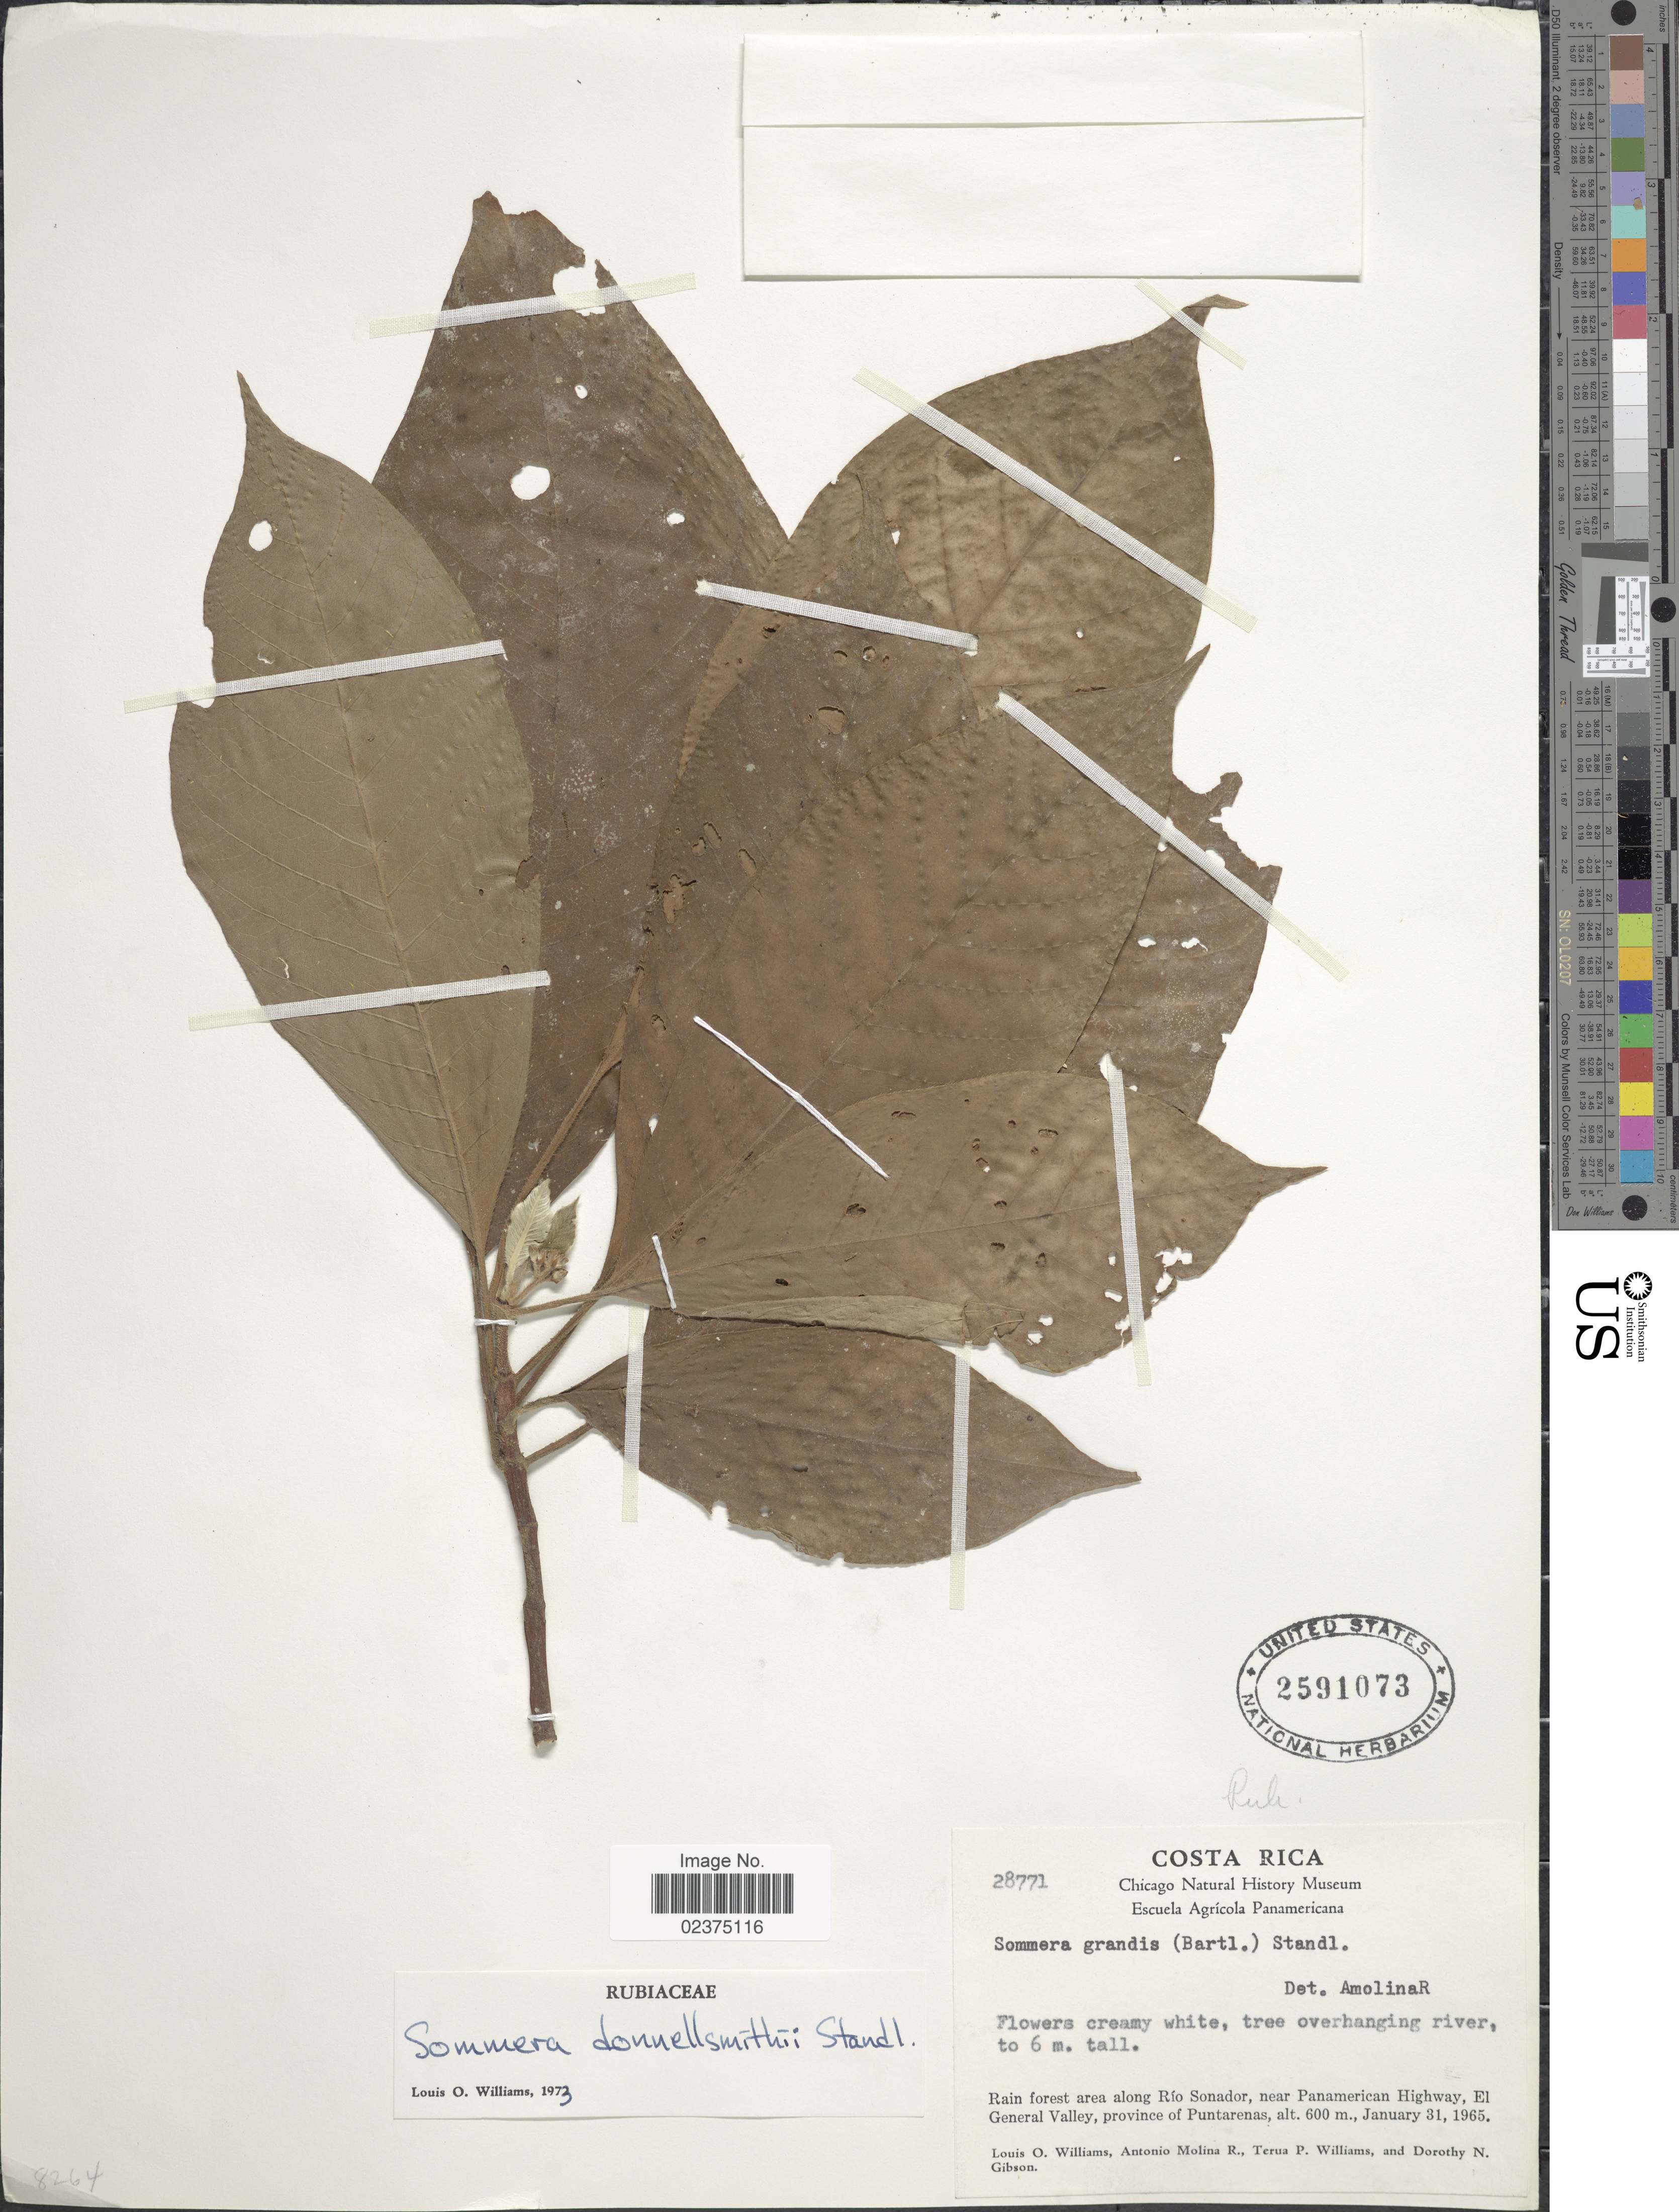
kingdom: Plantae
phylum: Tracheophyta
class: Magnoliopsida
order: Gentianales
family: Rubiaceae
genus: Sommera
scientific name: Sommera donnell-smithii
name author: Standl.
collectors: L. O. Williams, A. Molina R., T. P. Williams & D. N. Gibson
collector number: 28771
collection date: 1965-01-31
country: Costa Rica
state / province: Puntarenas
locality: Rain forest area along Rio Sonador, near Panamerican Highway, El General Valley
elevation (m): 600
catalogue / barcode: US 2591073